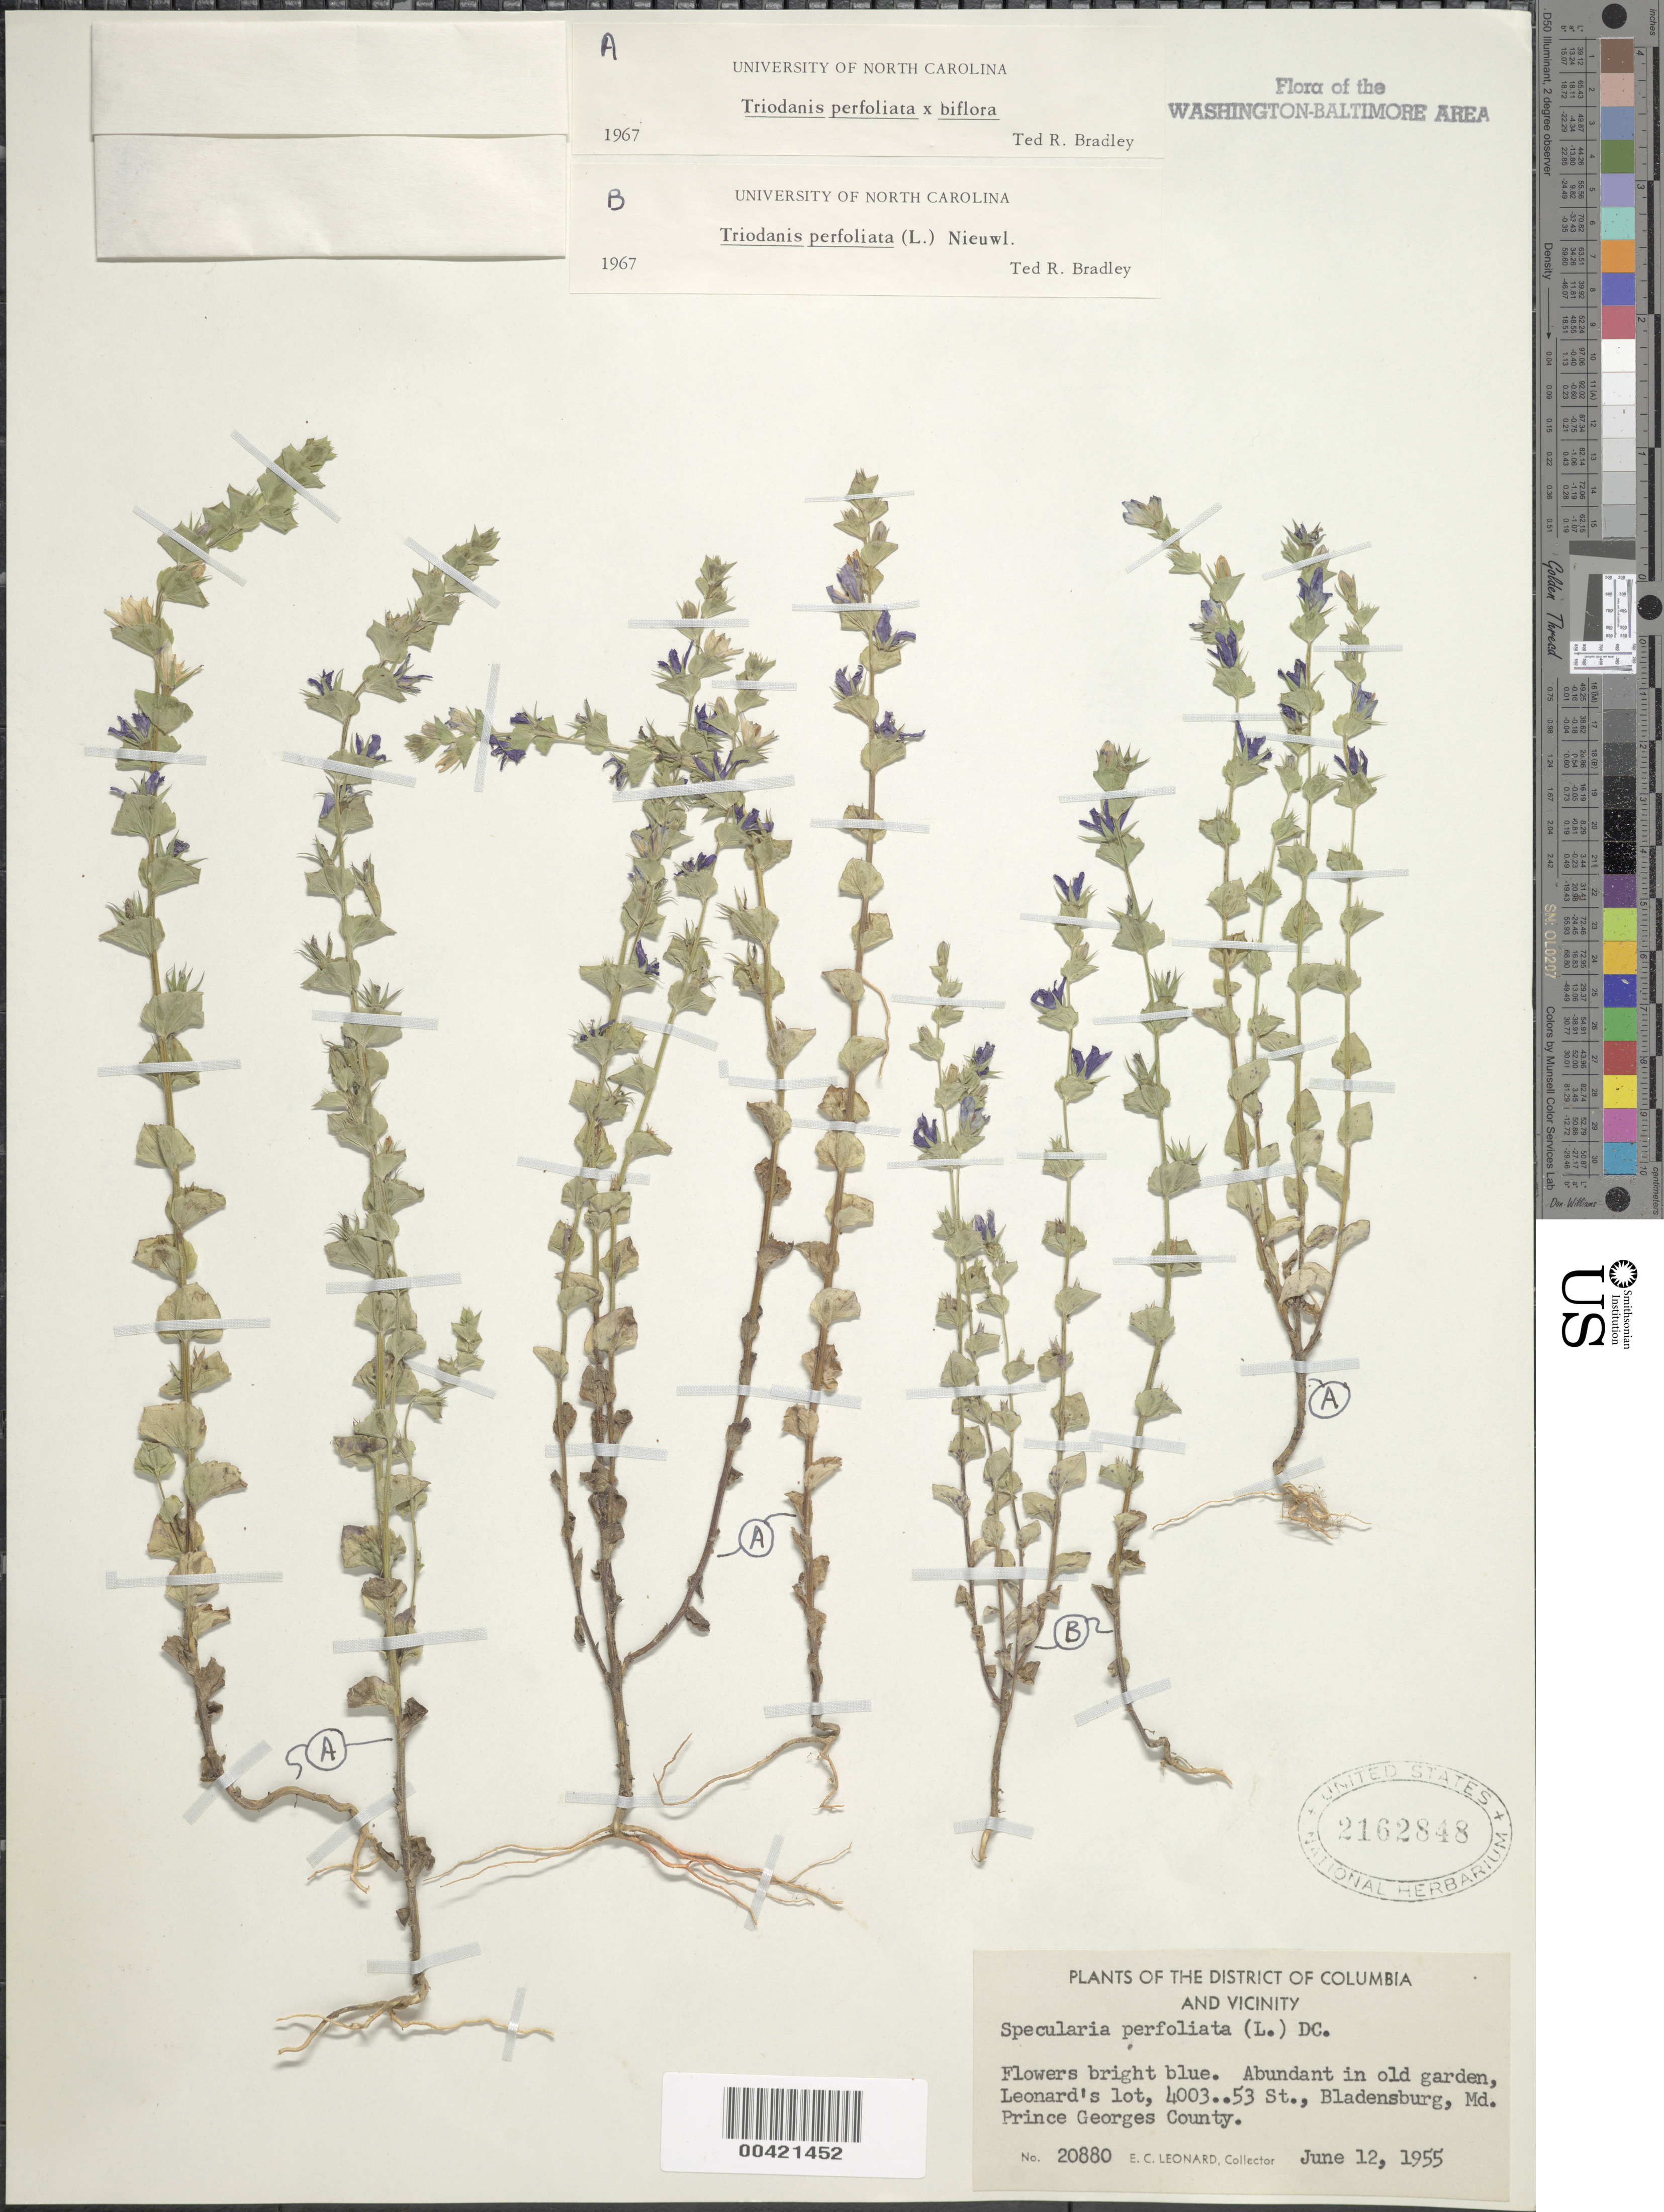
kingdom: Plantae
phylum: Tracheophyta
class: Magnoliopsida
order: Asterales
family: Campanulaceae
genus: Triodanis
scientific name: Triodanis perfoliata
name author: (L.) Nieuwl.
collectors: E. C. Leonard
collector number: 20880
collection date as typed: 12 Jun 1955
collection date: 1955-06-12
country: United States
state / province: Maryland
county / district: Prince George's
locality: Bladensburg: Leonard's Lot, 4003 53rd St.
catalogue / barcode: US 2162848